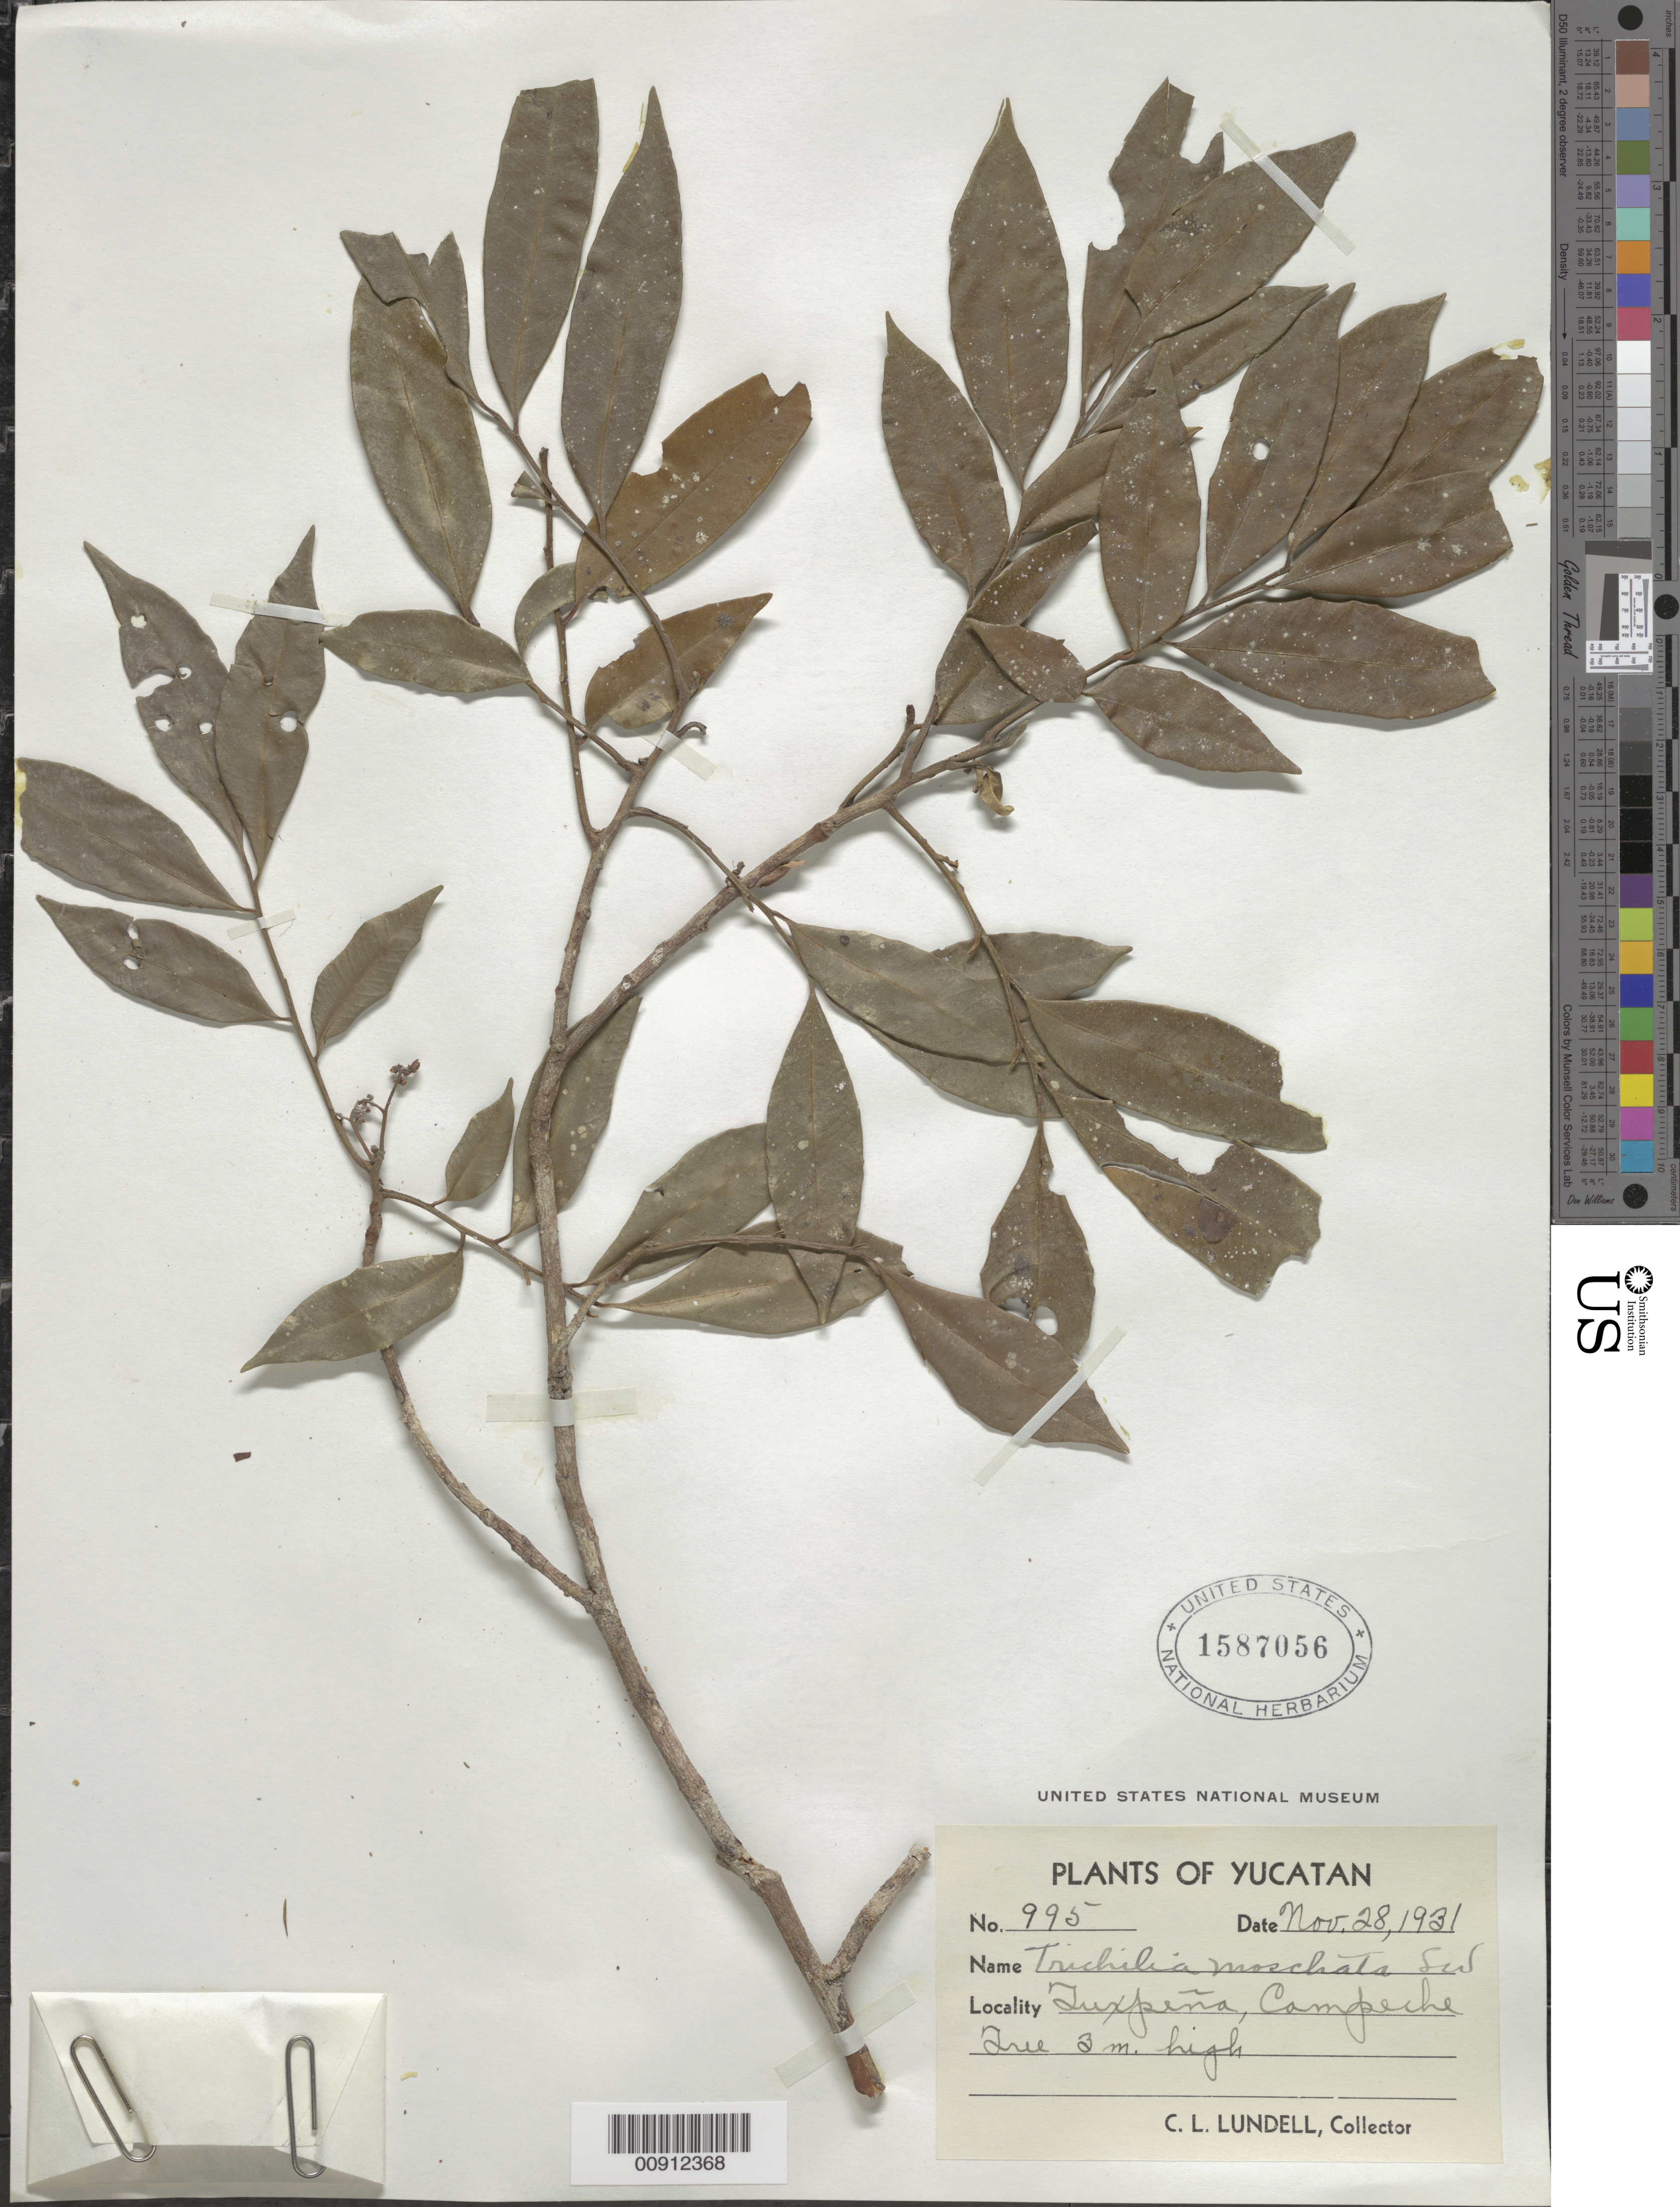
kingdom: Plantae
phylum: Tracheophyta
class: Magnoliopsida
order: Sapindales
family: Meliaceae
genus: Trichilia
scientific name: Trichilia moschata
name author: Sw.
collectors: C. L. Lundell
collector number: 995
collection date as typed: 28 Nov 1931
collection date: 1931-11-28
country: Mexico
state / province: Campeche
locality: Tuxpeña, Campeche.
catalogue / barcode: US 1587056